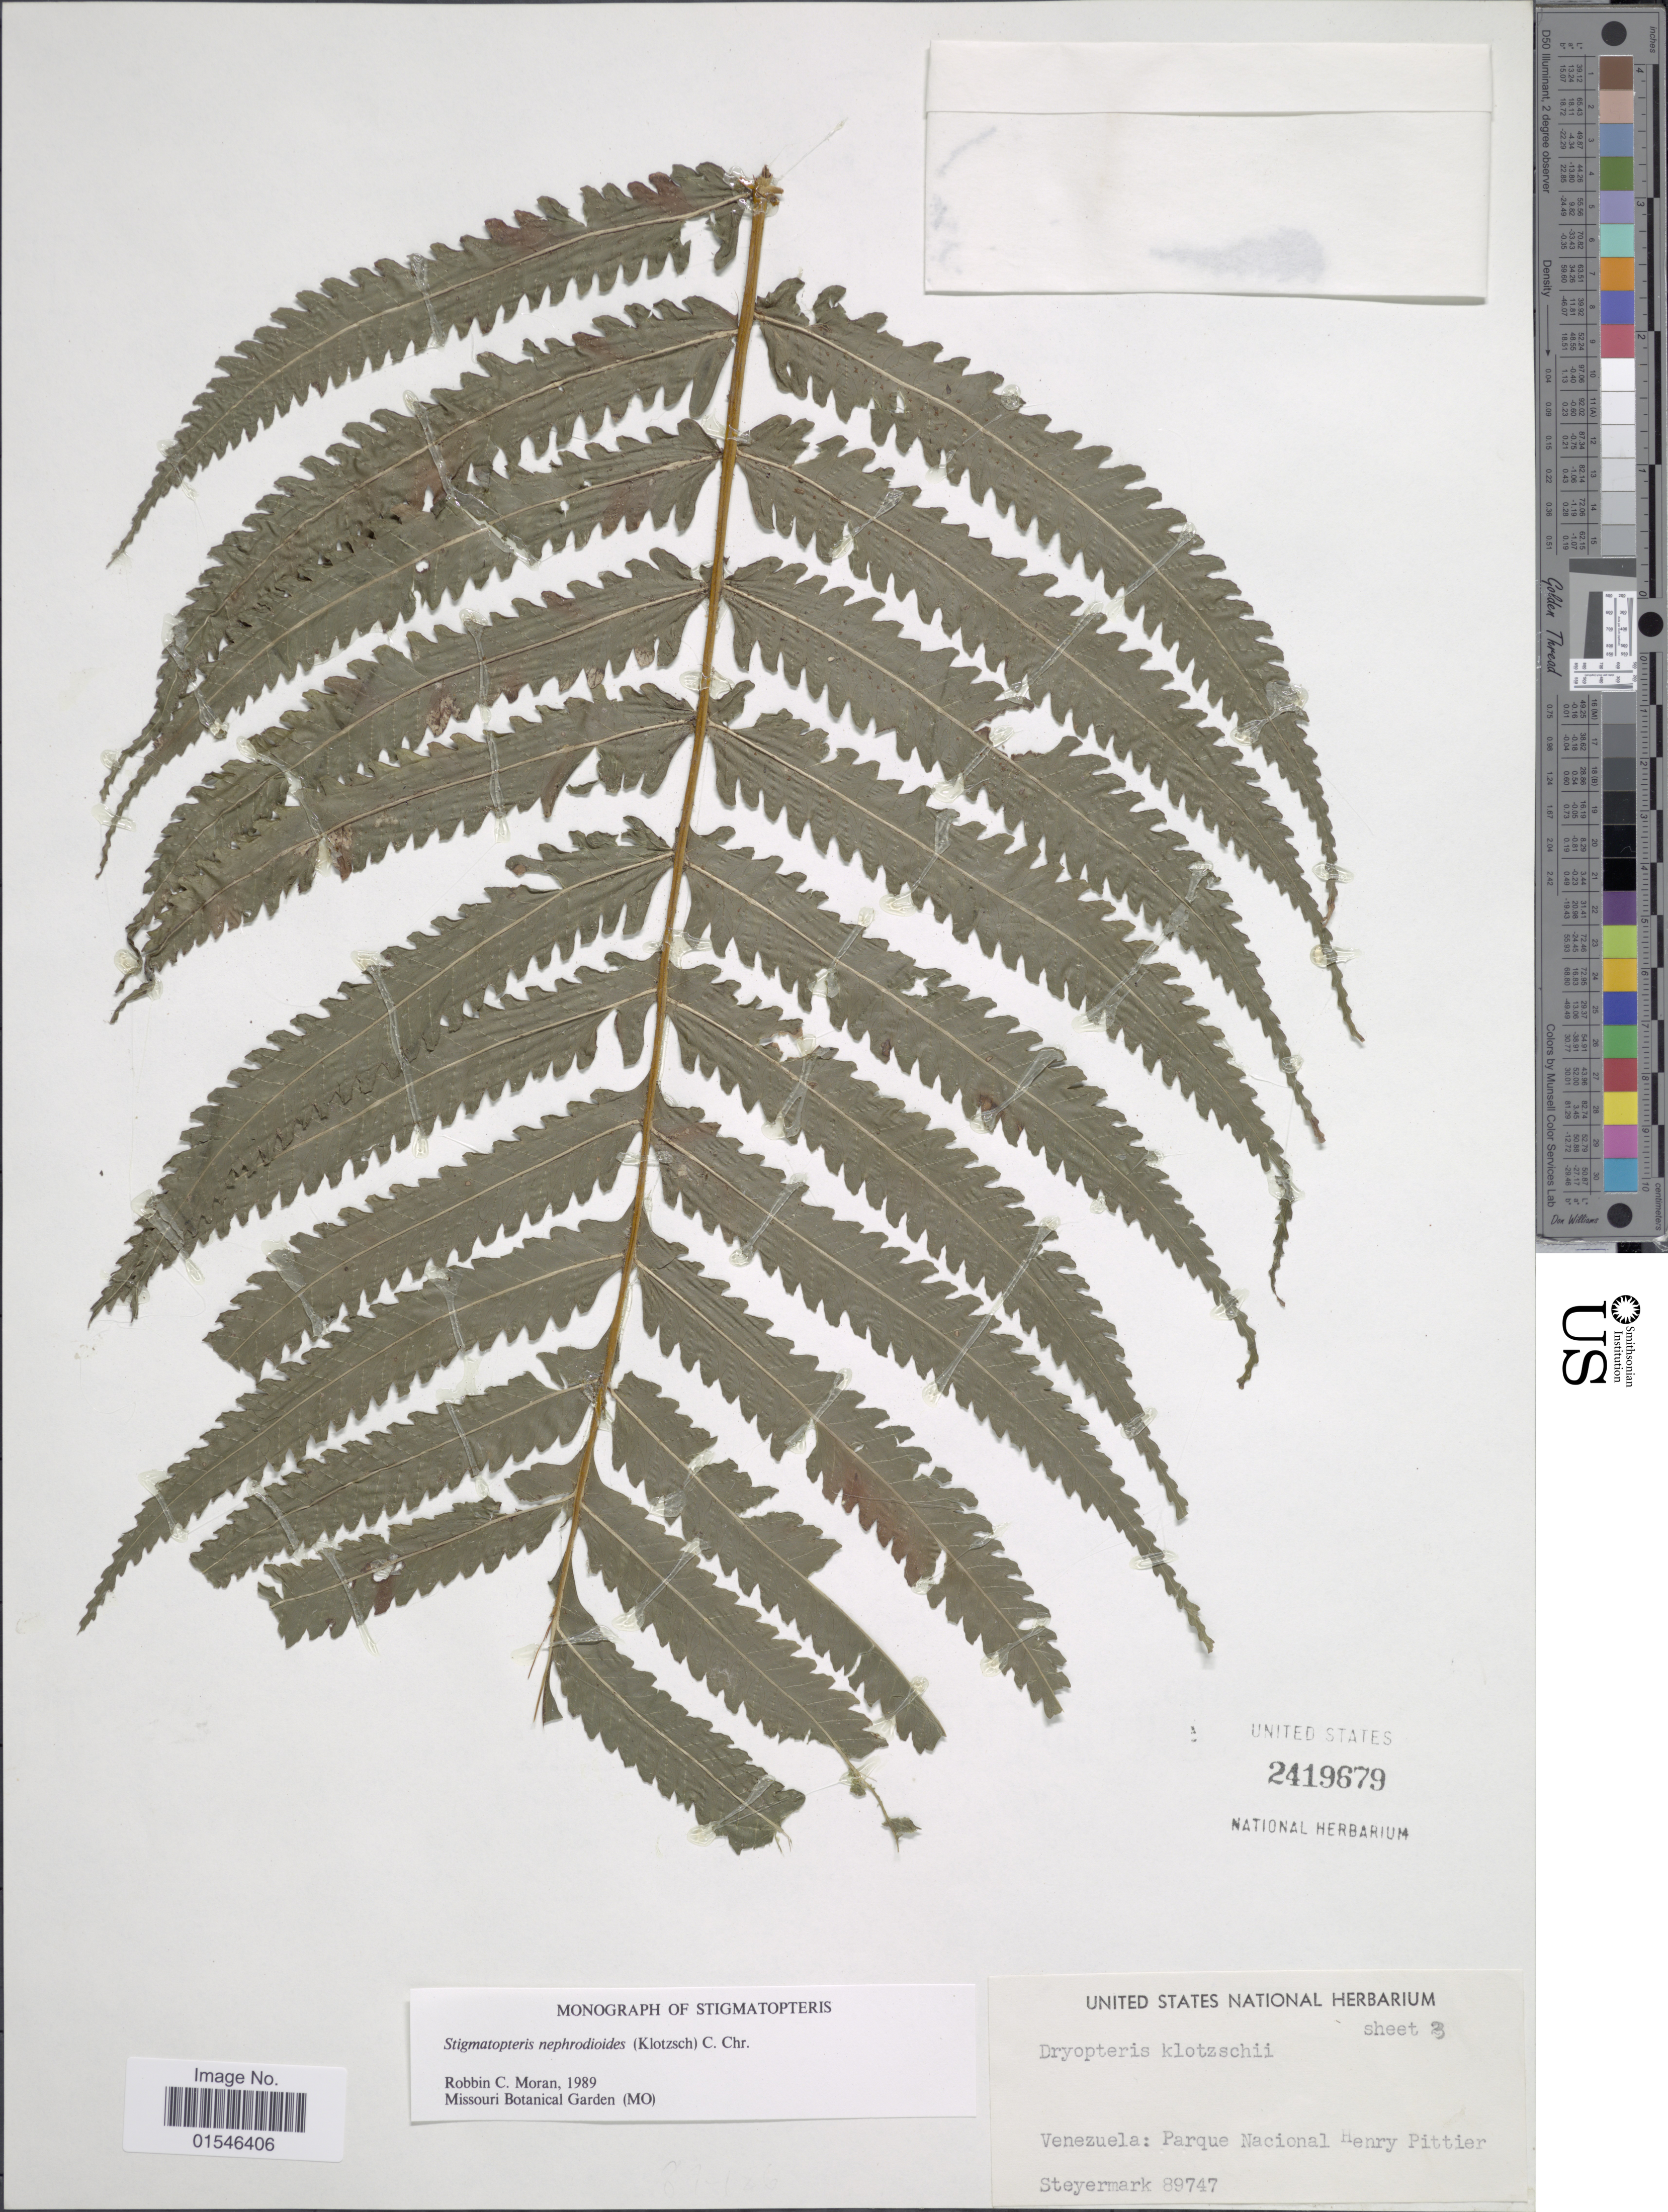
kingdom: Plantae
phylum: Tracheophyta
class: Polypodiopsida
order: Polypodiales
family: Dryopteridaceae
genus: Stigmatopteris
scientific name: Stigmatopteris nephrodioides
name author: (Klotzsch) C. Chr.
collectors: Steyermark, --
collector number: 89747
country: Venezuela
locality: Parque Nacional Henry Pittier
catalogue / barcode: US 2419679